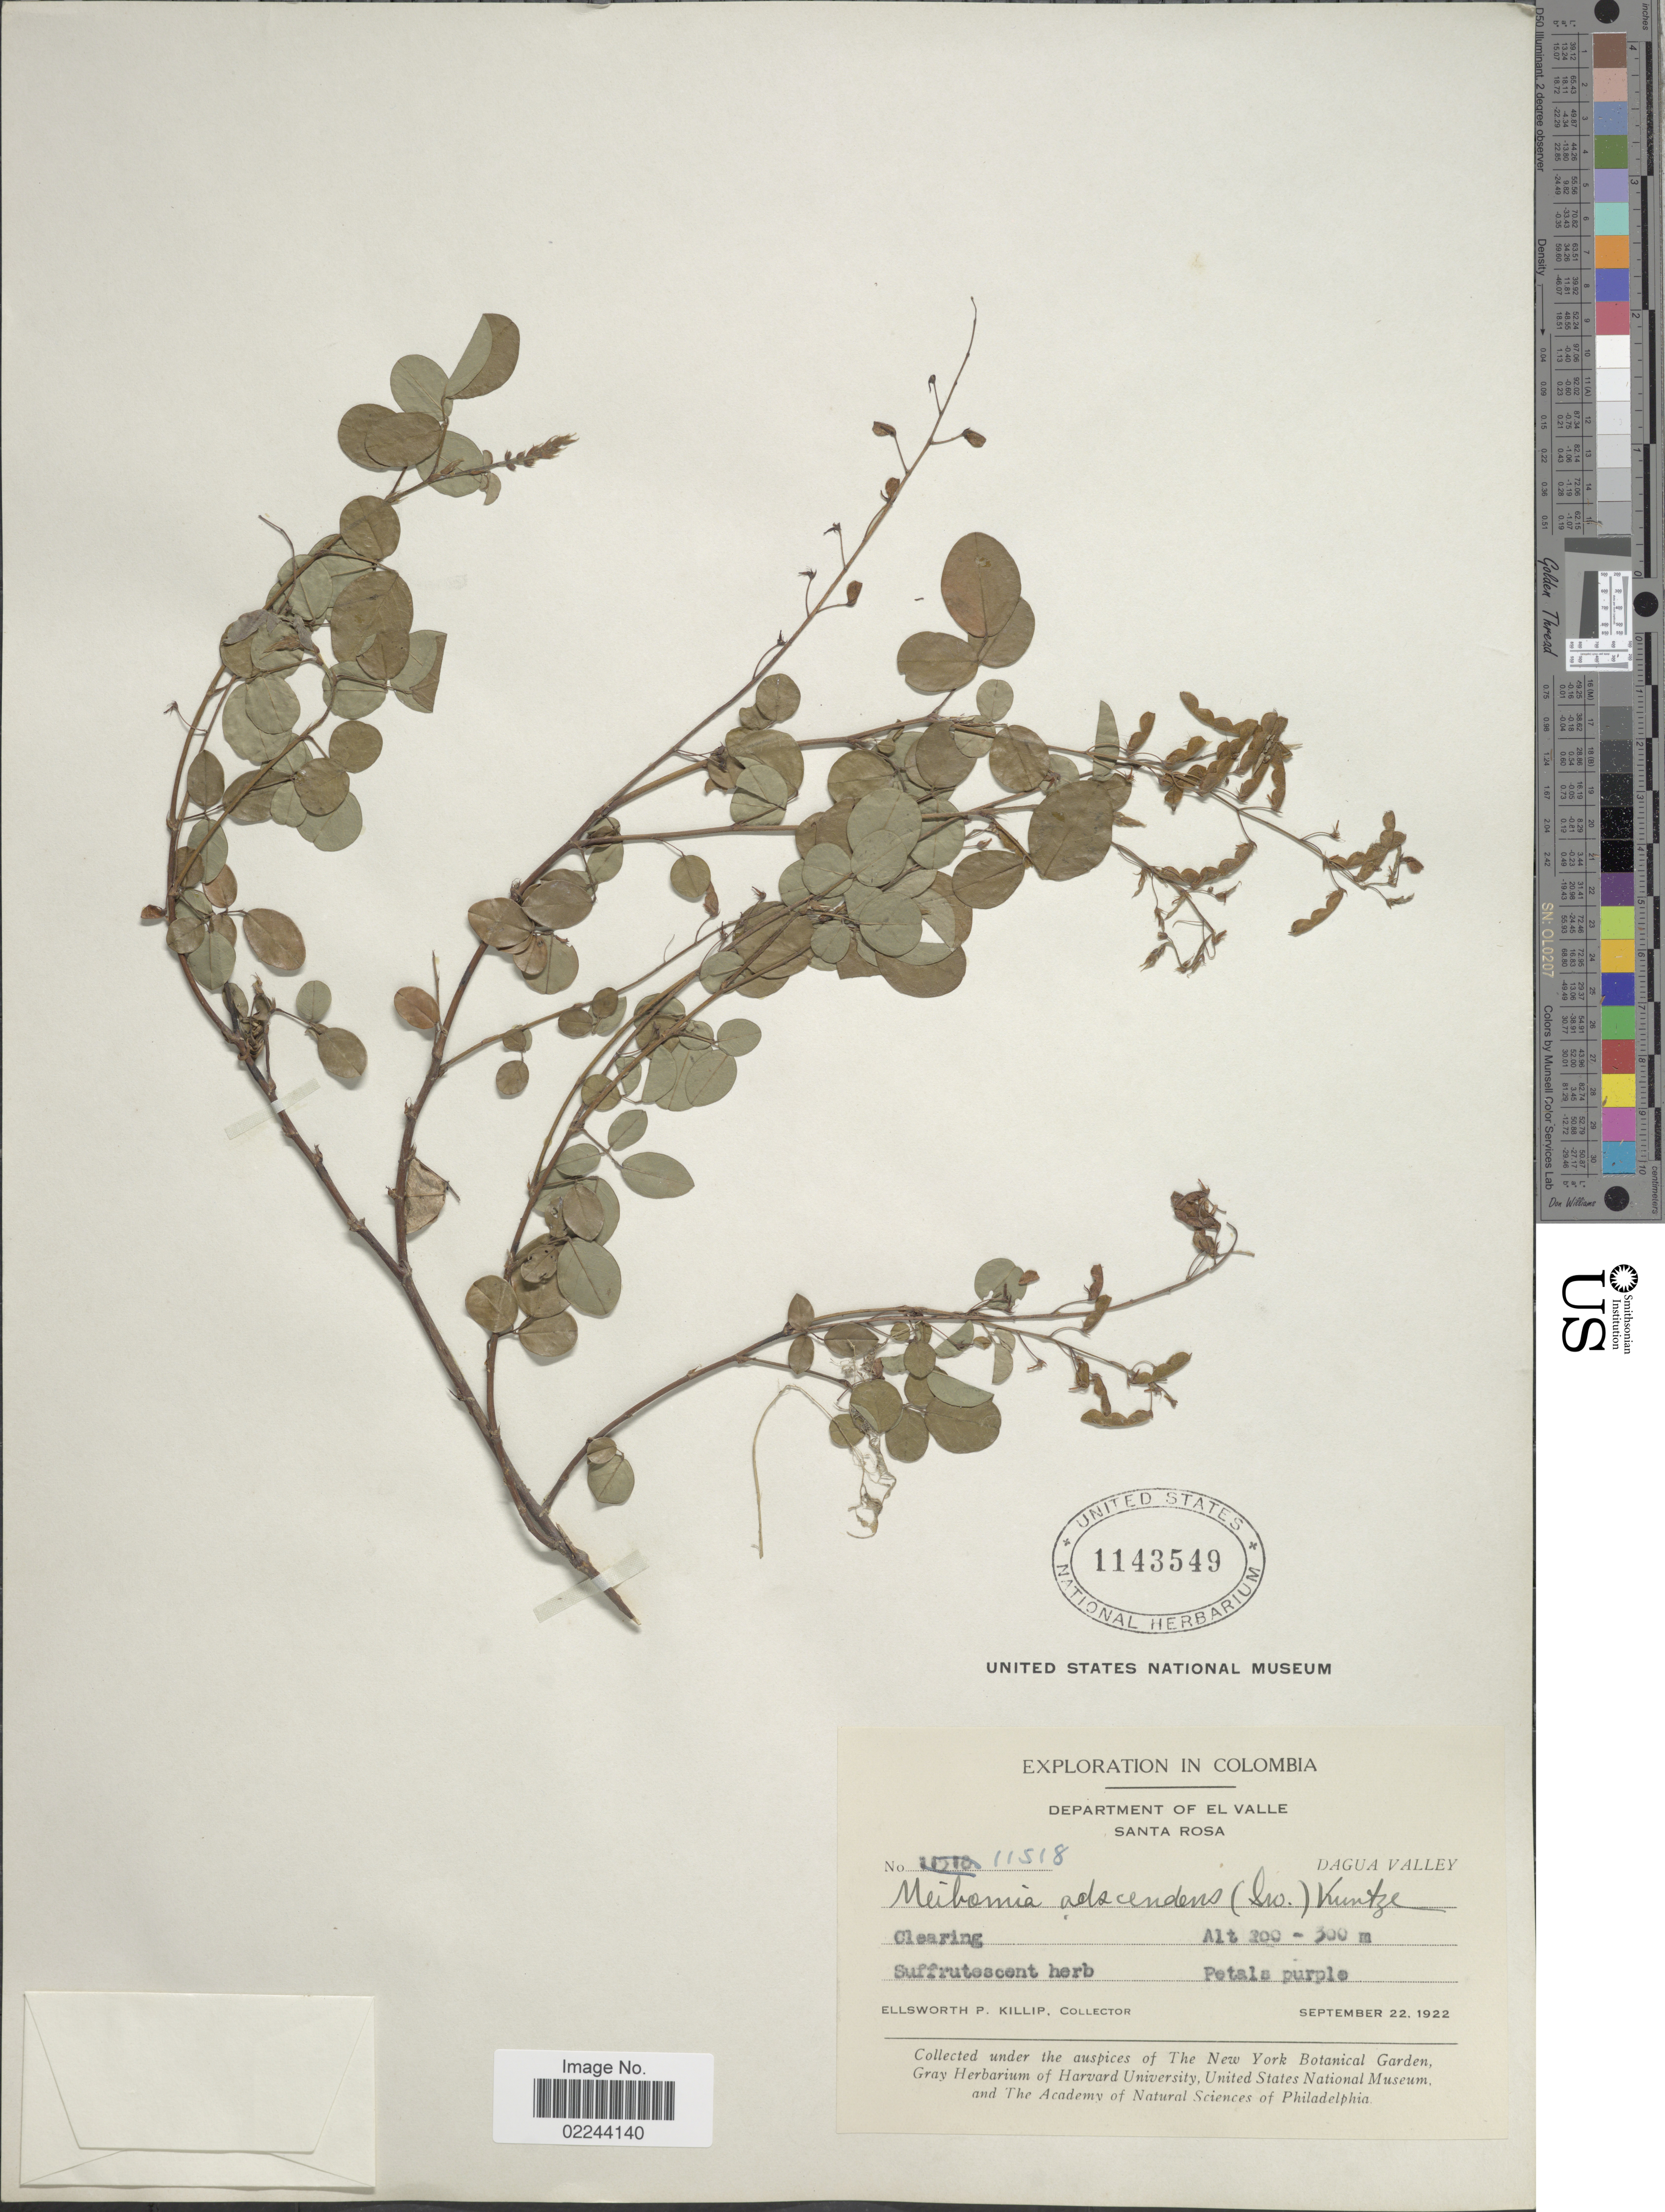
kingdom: Plantae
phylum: Tracheophyta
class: Magnoliopsida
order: Fabales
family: Fabaceae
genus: Grona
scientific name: Grona adscendens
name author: (Sw.) H. Ohashi & K. Ohashi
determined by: Strong, Mark T., (BOT), Smithsonian Institution - National Museum of Natural History (UNITED STATES)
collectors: F. W. Pennell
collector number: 11518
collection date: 1922-09-22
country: Colombia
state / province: Valle del Cauca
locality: Department of El Valle Santa Rosa, Dagua Valley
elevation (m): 200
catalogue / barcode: US 1143549